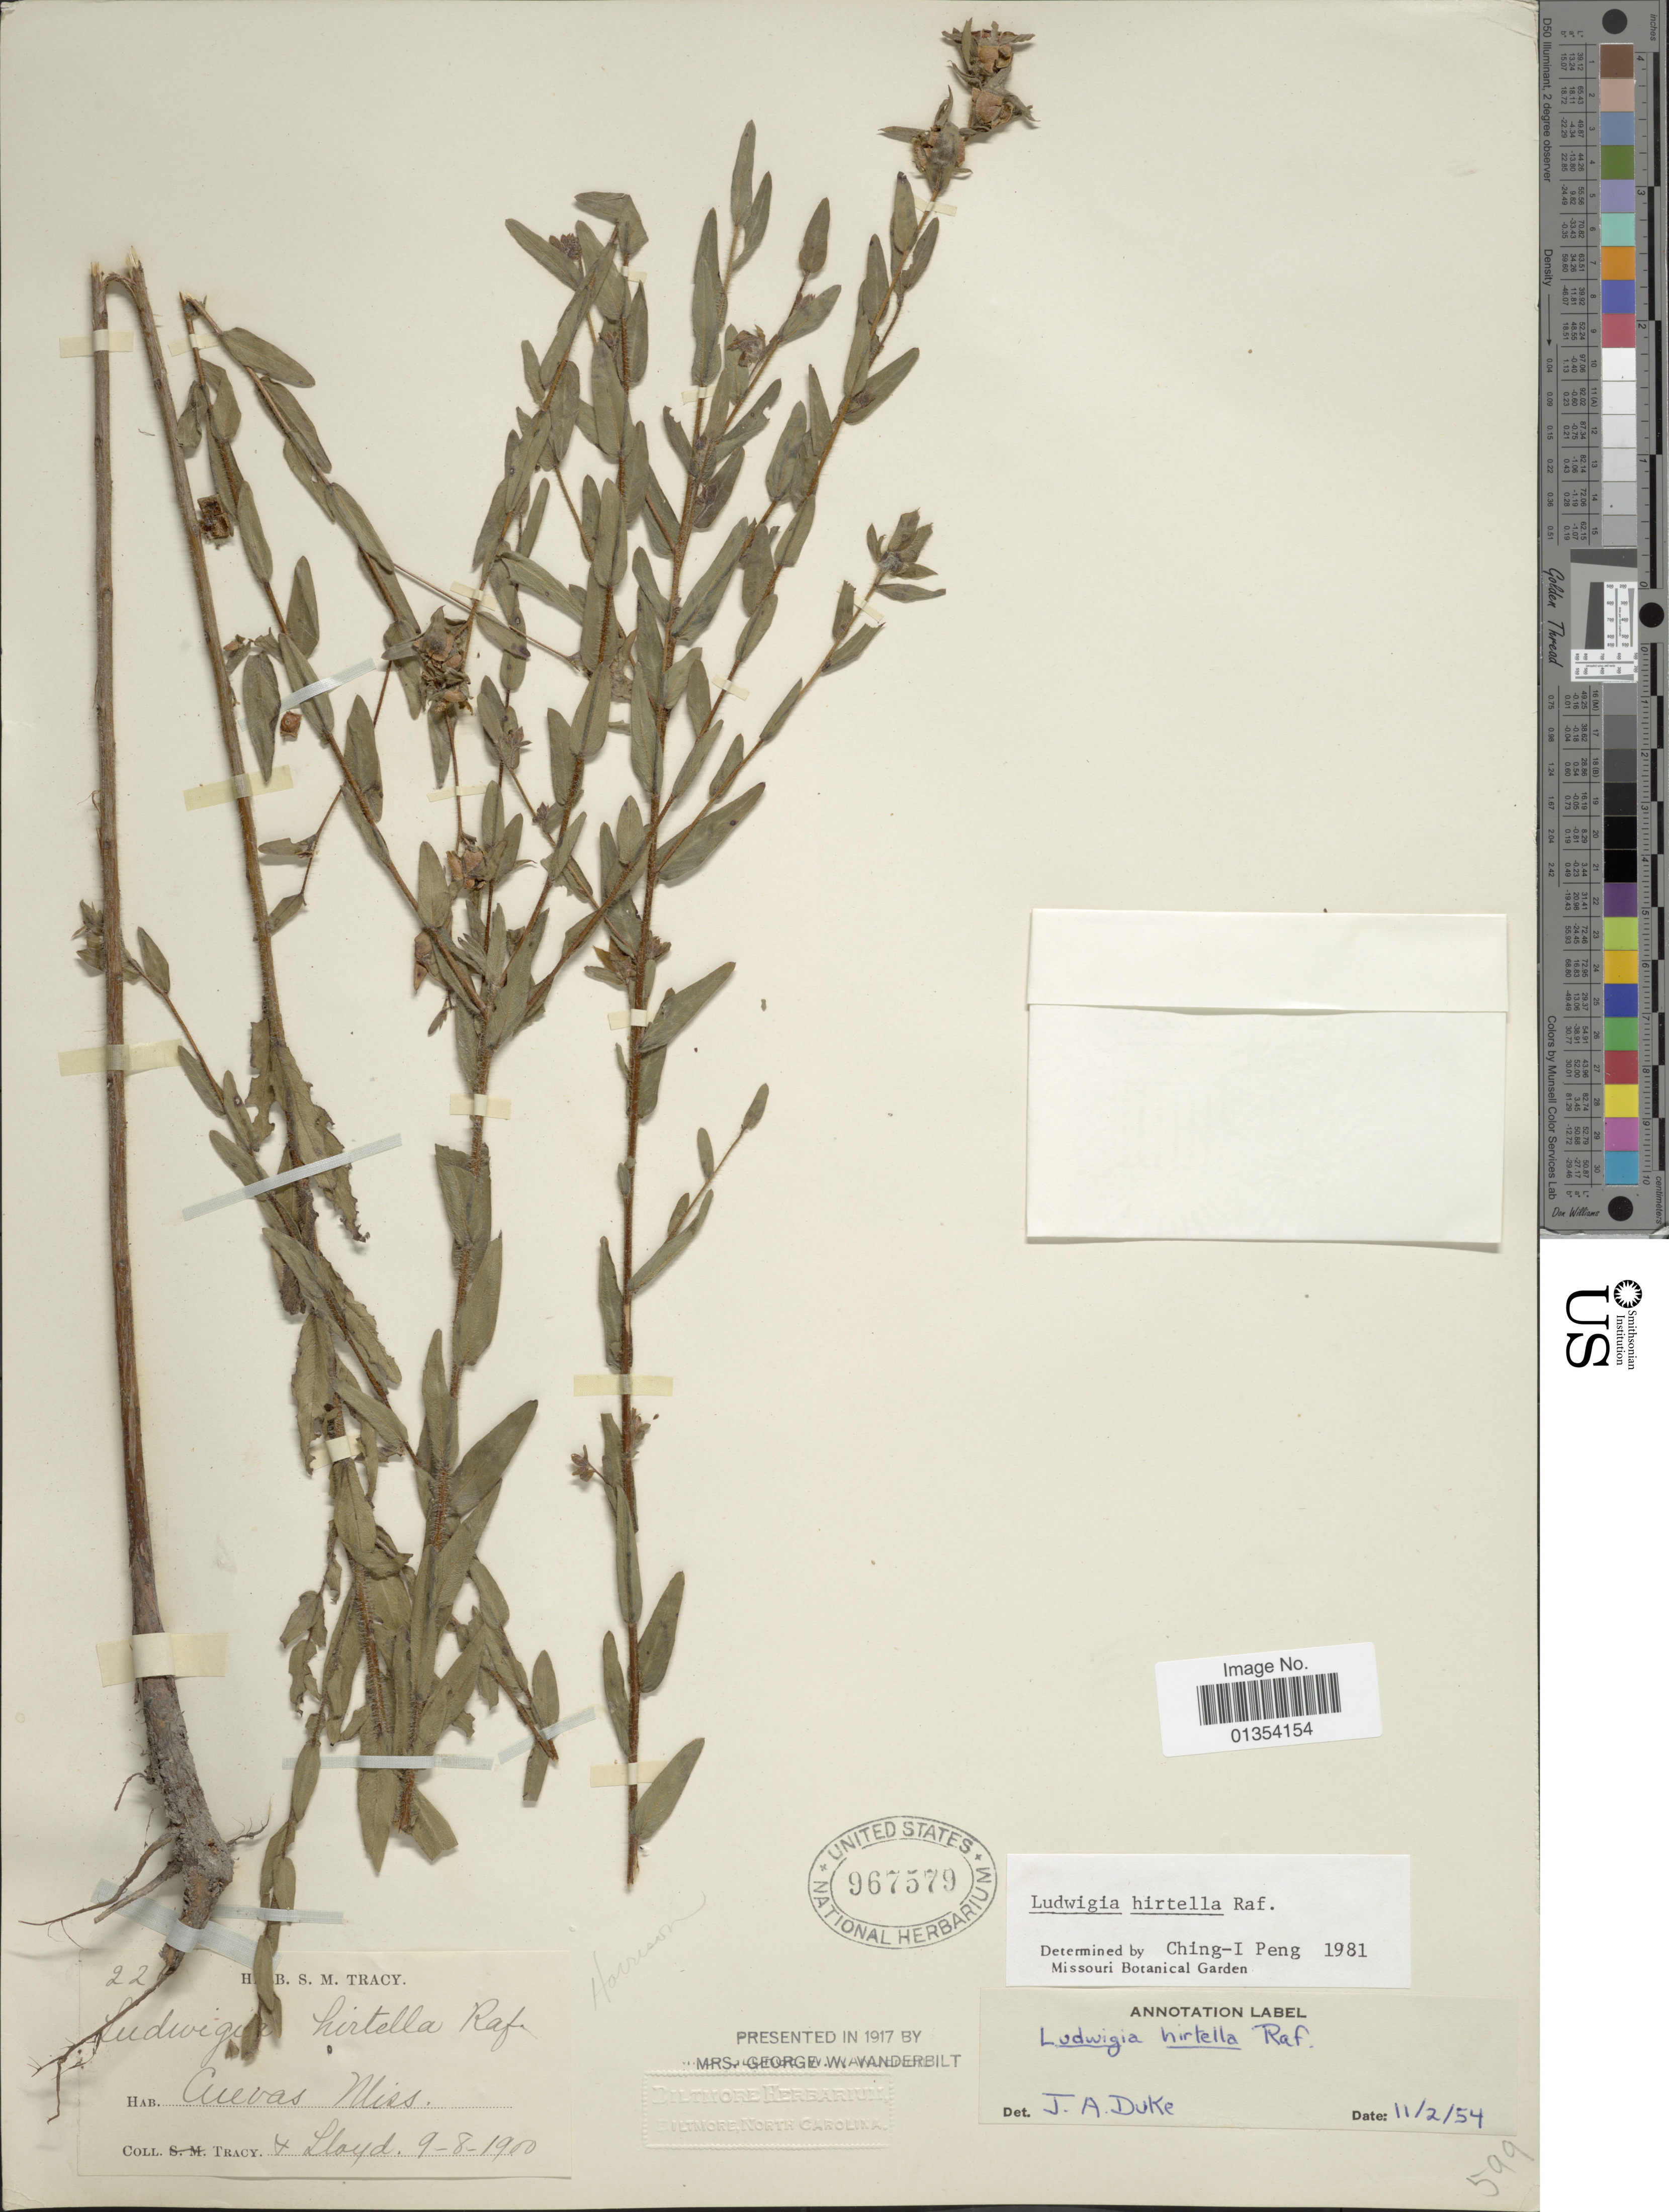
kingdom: Plantae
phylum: Tracheophyta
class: Magnoliopsida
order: Myrtales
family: Onagraceae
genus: Ludwigia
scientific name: Ludwigia hirtella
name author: Raf.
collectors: -. Tracy & -- Lloyd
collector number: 226*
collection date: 1900-08-09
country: United States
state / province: Mississippi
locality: Cuevas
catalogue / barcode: US 967579